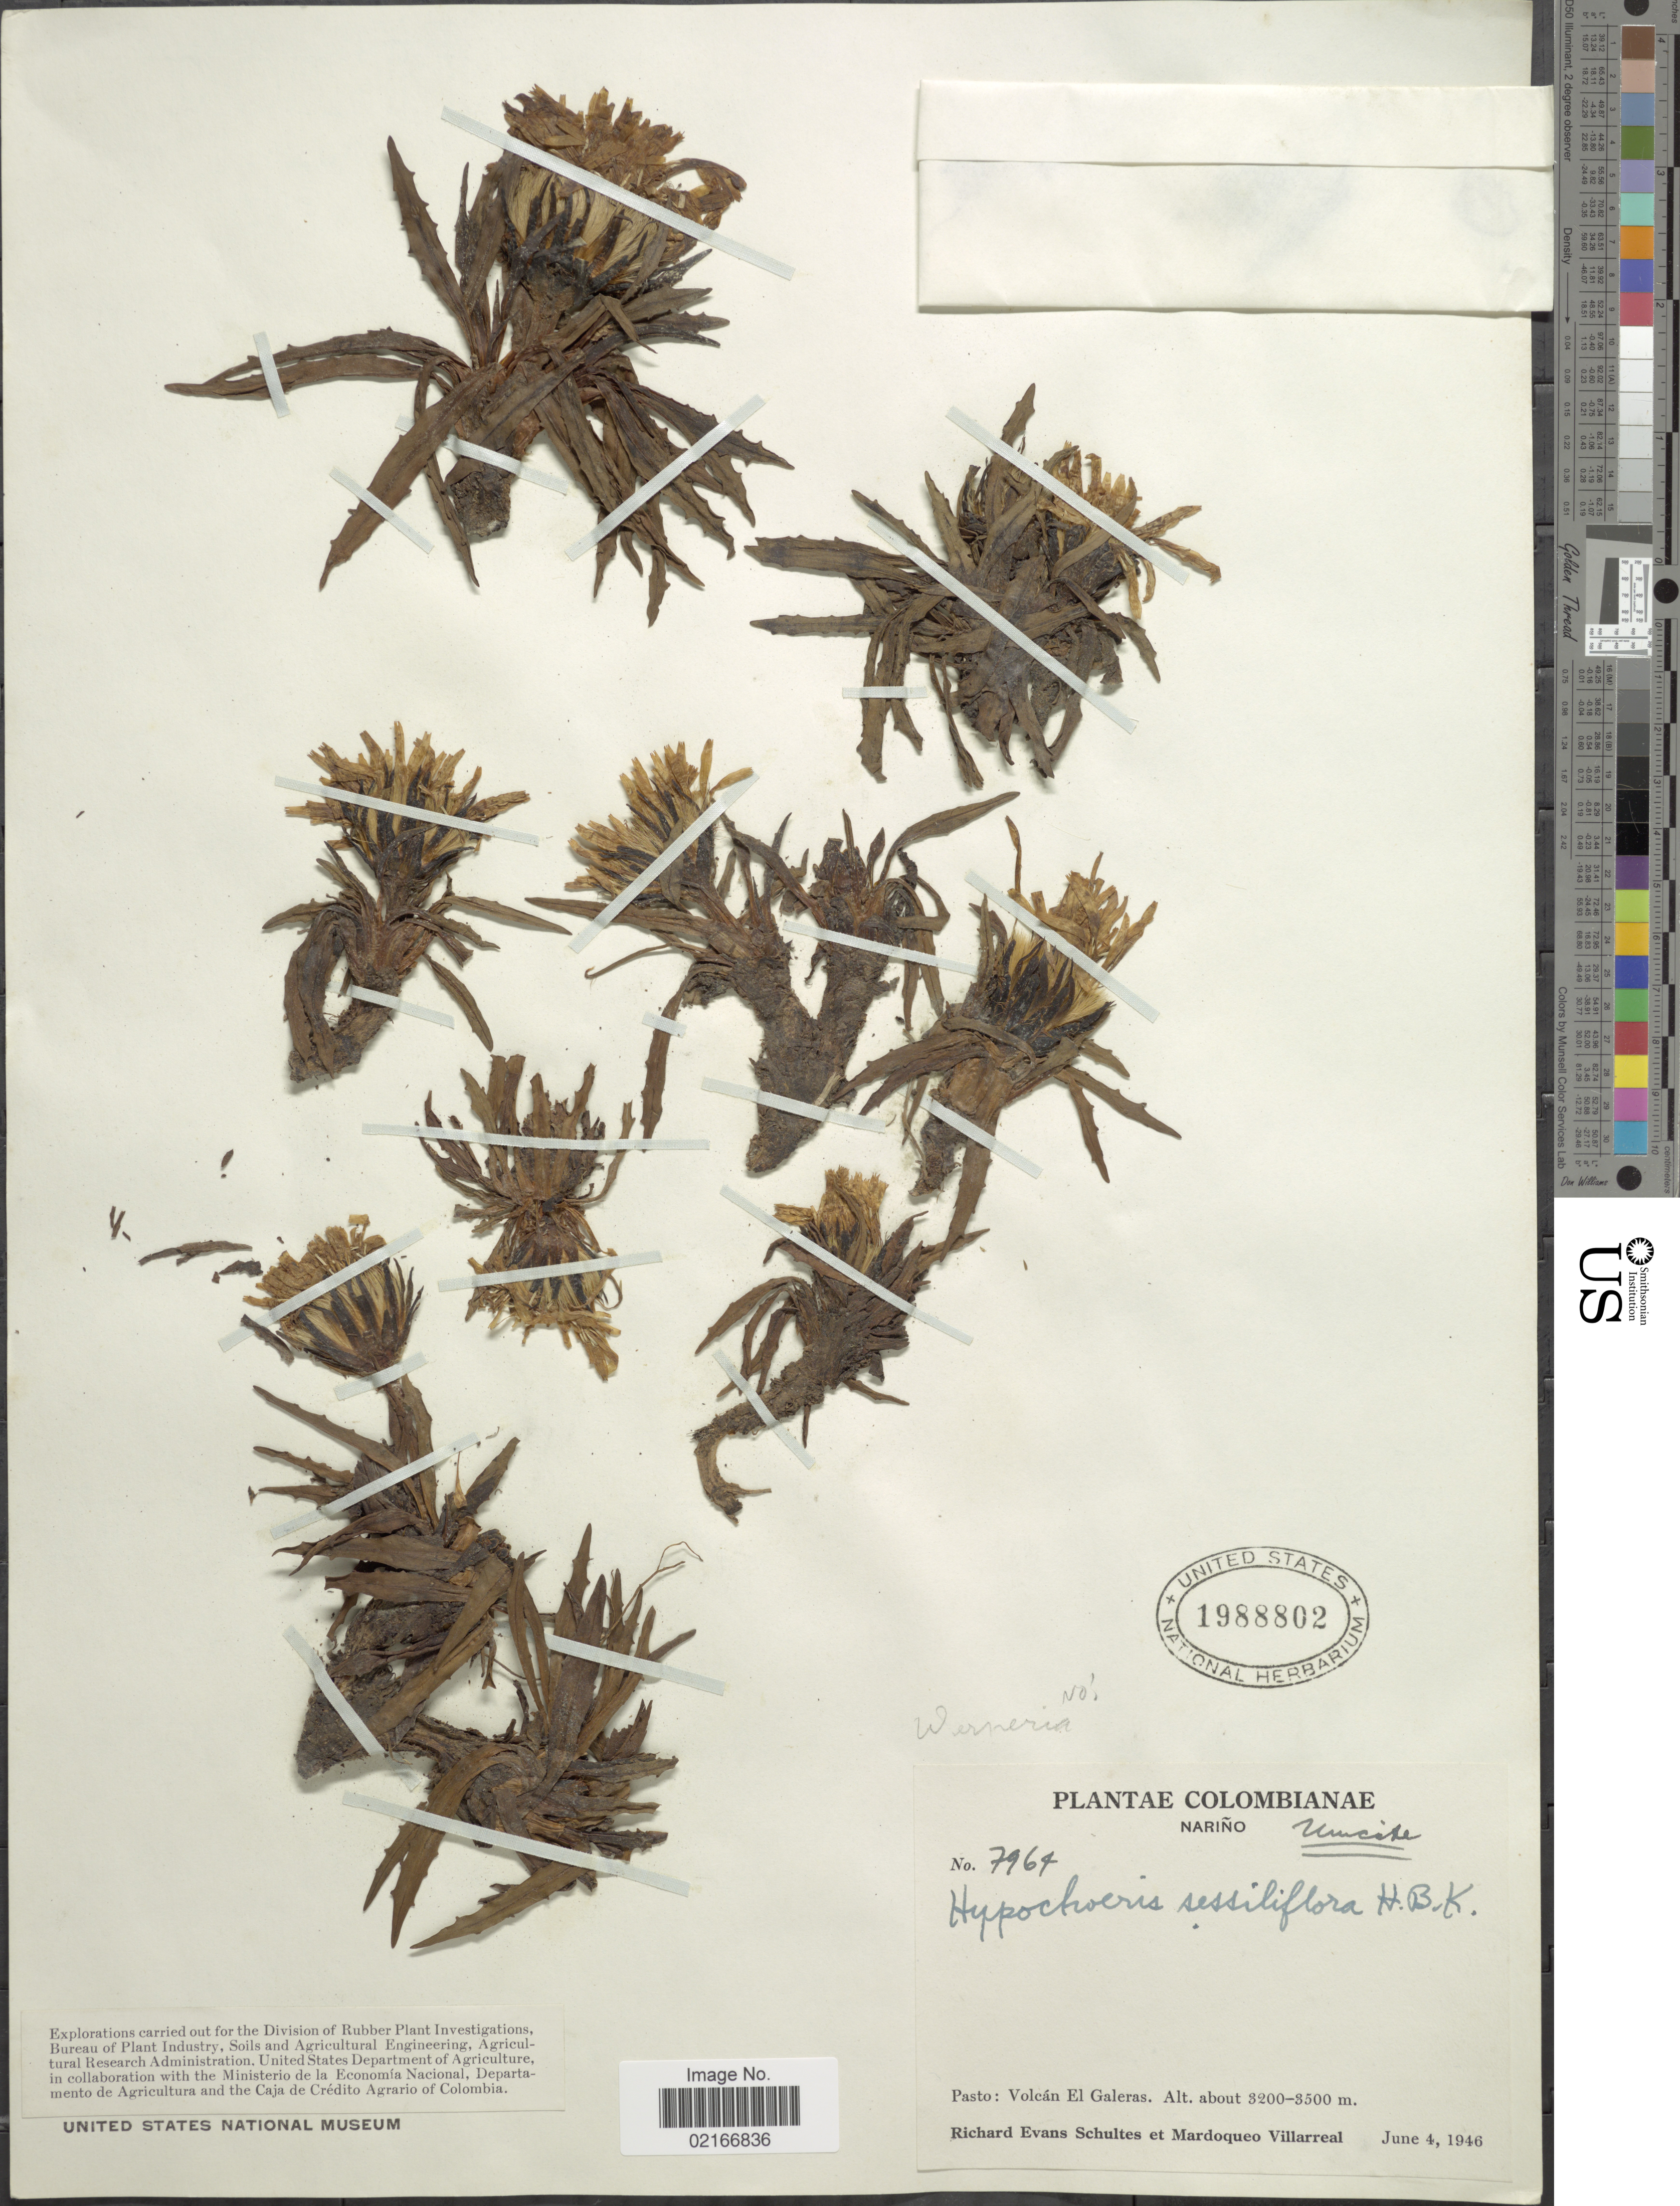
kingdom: Plantae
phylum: Tracheophyta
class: Magnoliopsida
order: Asterales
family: Asteraceae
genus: Hypochaeris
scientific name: Hypochaeris sessiflora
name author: Kunth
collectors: R. E. Schultes & M. Villareal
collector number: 7964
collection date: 1946-06-04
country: Colombia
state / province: Nariño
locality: Pasto: Volcán El Galeras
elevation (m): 3200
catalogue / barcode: US 1988802